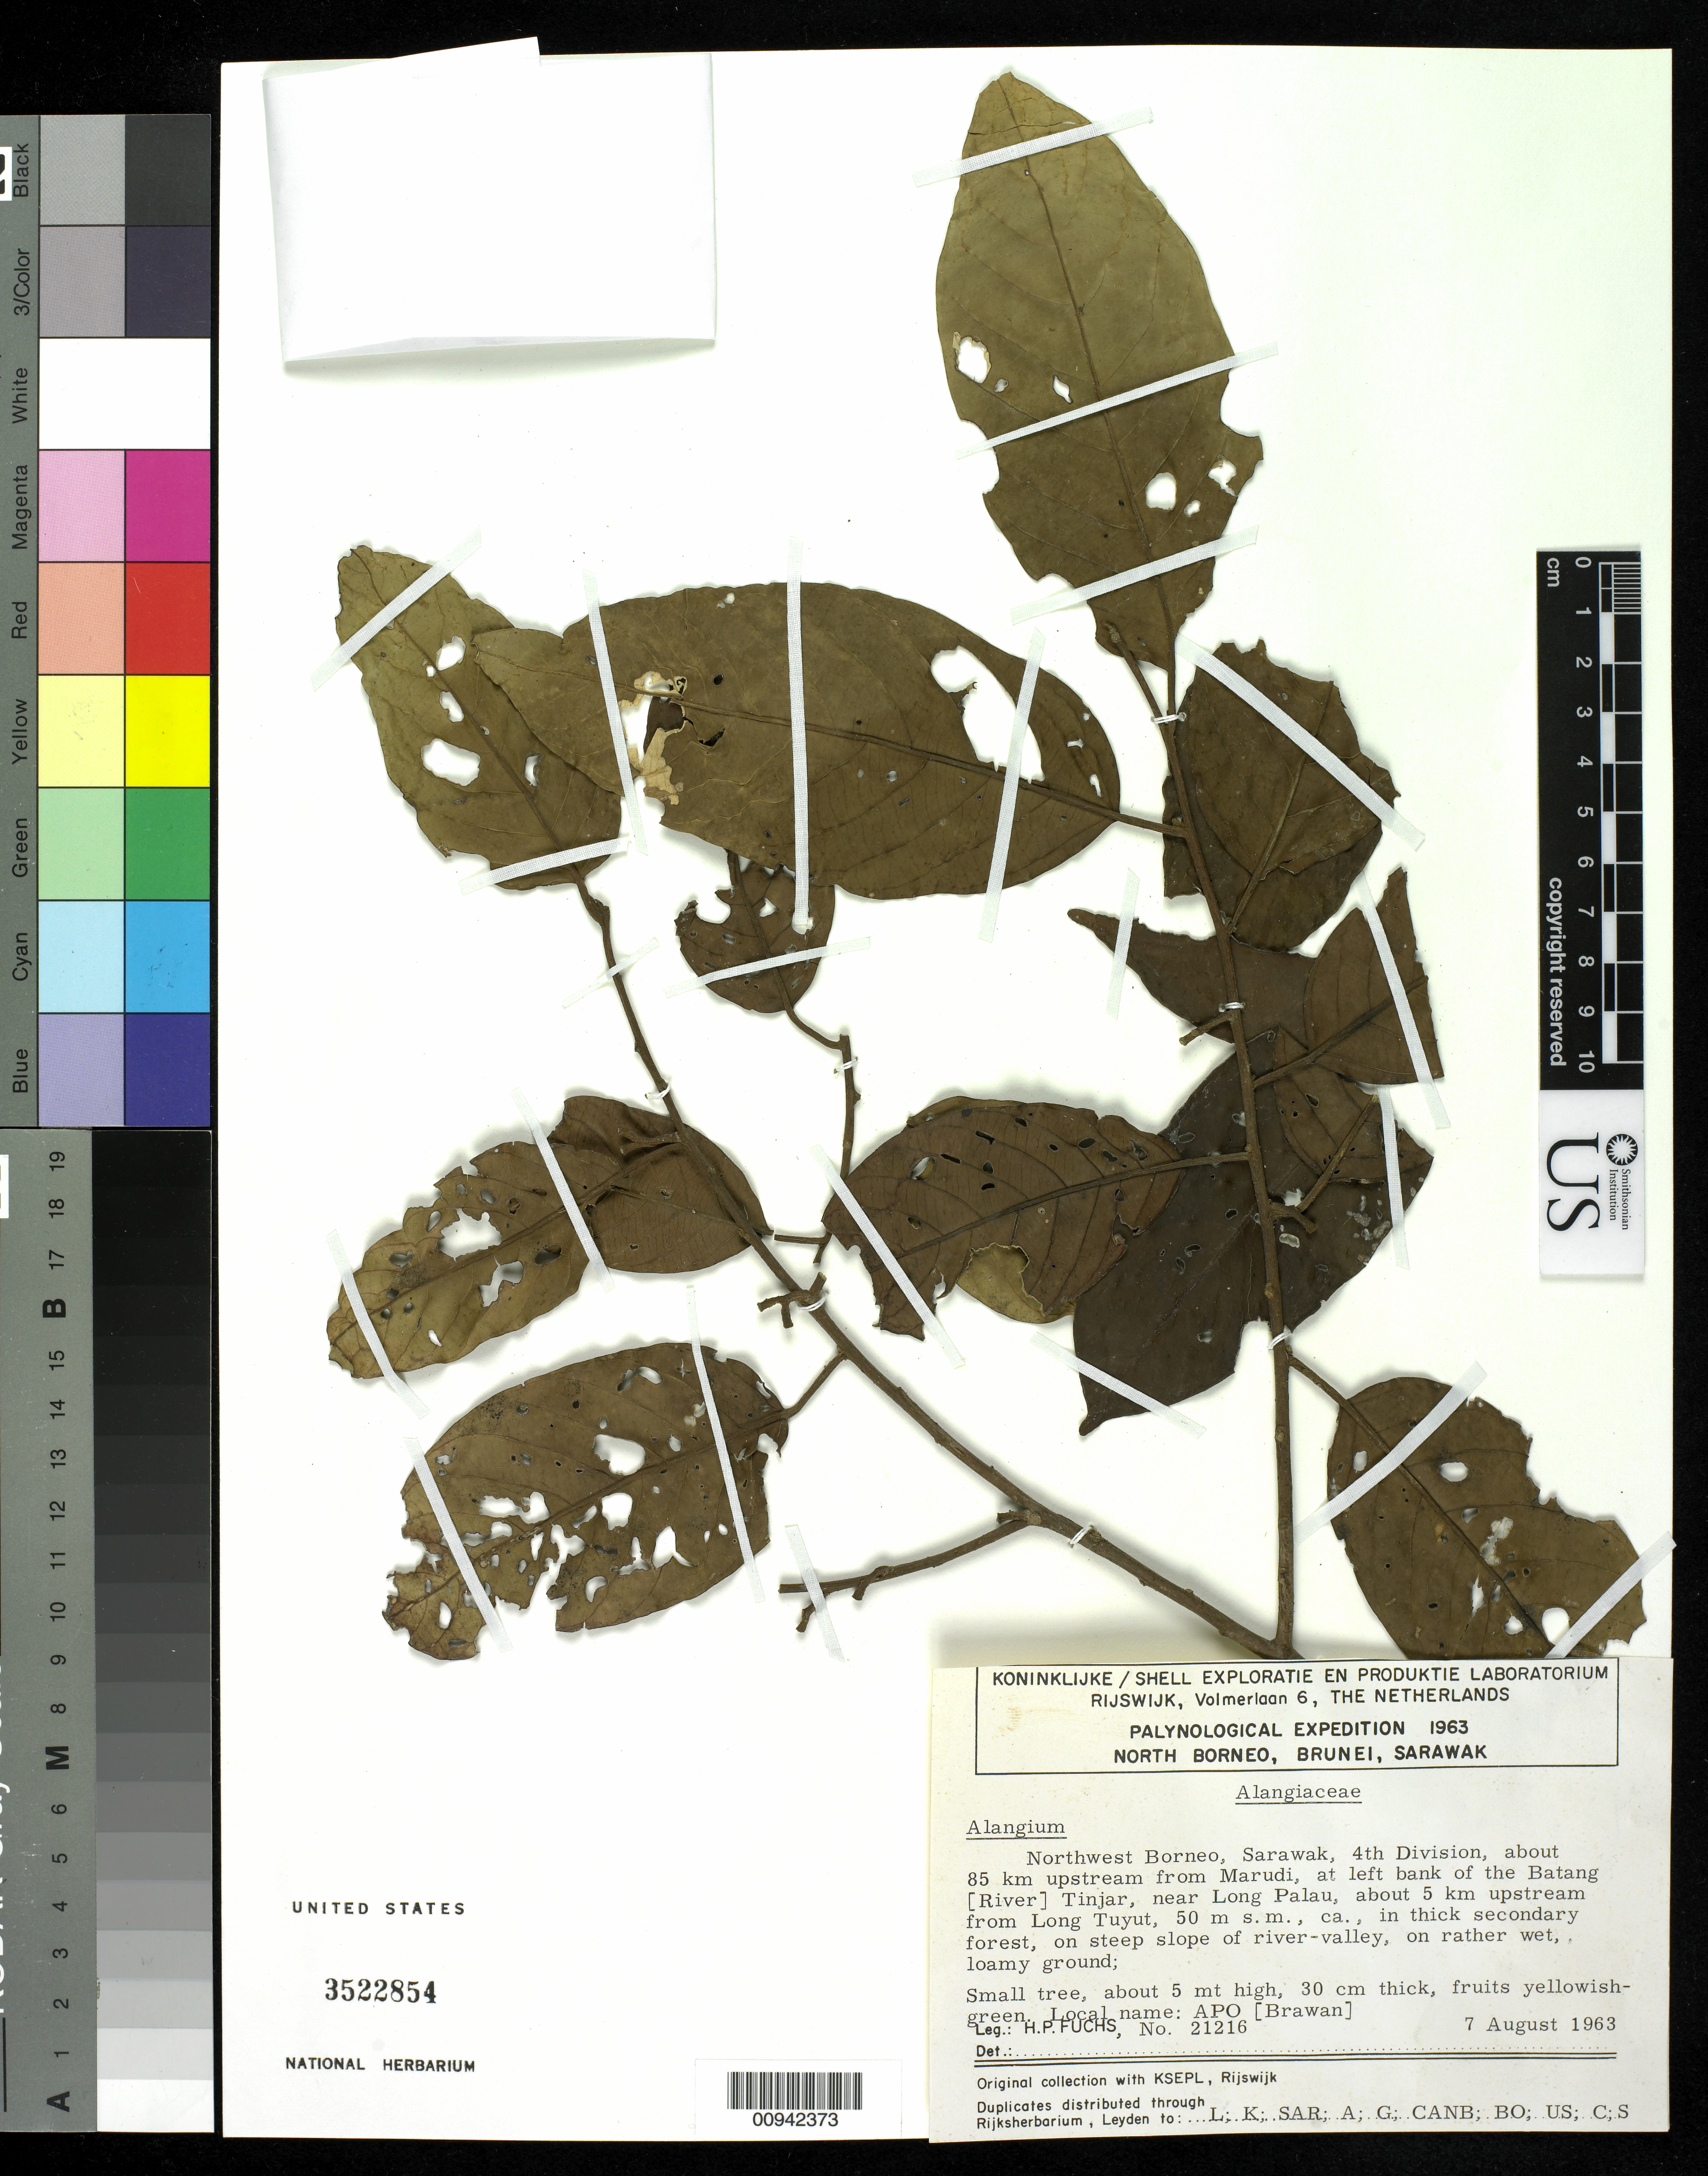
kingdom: Plantae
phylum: Tracheophyta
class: Magnoliopsida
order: Cornales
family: Cornaceae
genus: Alangium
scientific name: Alangium sp.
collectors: H. P. Fuchs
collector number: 21216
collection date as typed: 07 Aug 1963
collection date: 1963-08-07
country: Malaysia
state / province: Sarawak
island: Borneo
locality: About 85 KM upstream from Marudi, at left bank of Batang River Tinjar, near Long Palau, about 5 km upstream from Long Tuyut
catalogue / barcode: US 3533854